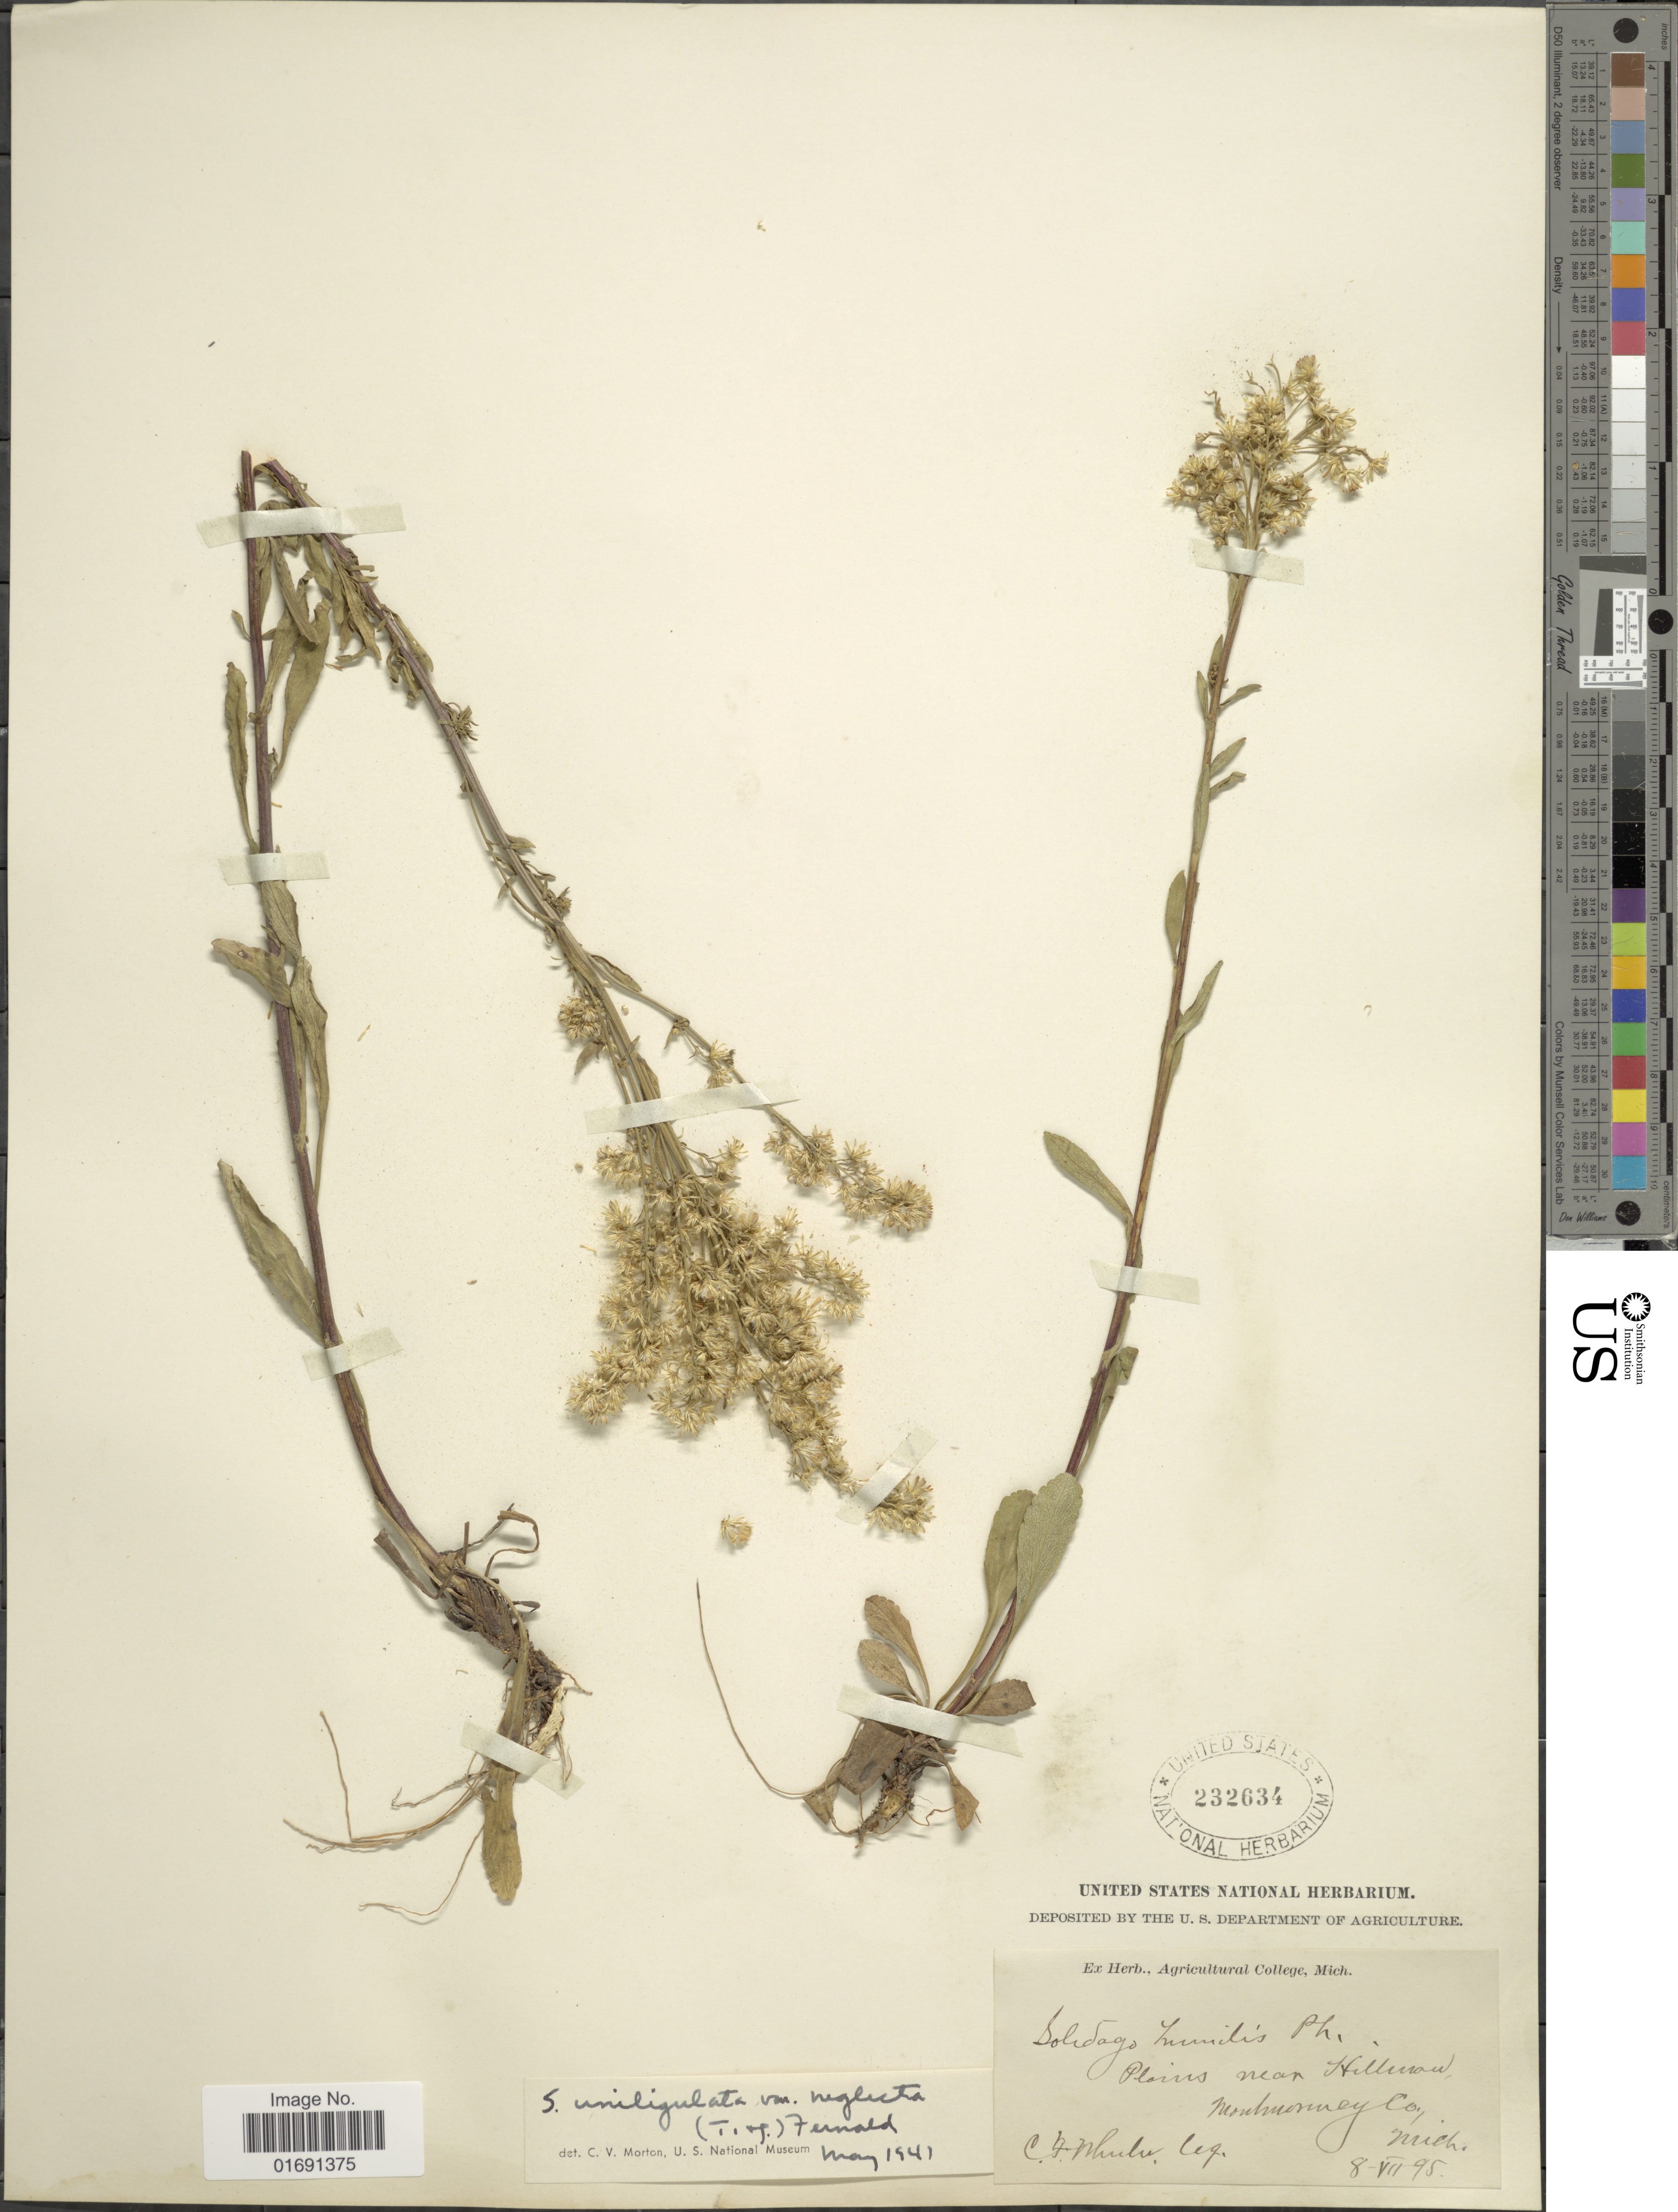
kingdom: Plantae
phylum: Tracheophyta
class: Magnoliopsida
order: Asterales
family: Asteraceae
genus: Solidago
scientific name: Solidago uniligulata var. neglecta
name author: Fernald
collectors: C. Wheeler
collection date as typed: Transcribed d/m/y: 8/7/95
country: United States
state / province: Michigan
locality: Plains near Hillman, Montmorency Co.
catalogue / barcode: US 232634